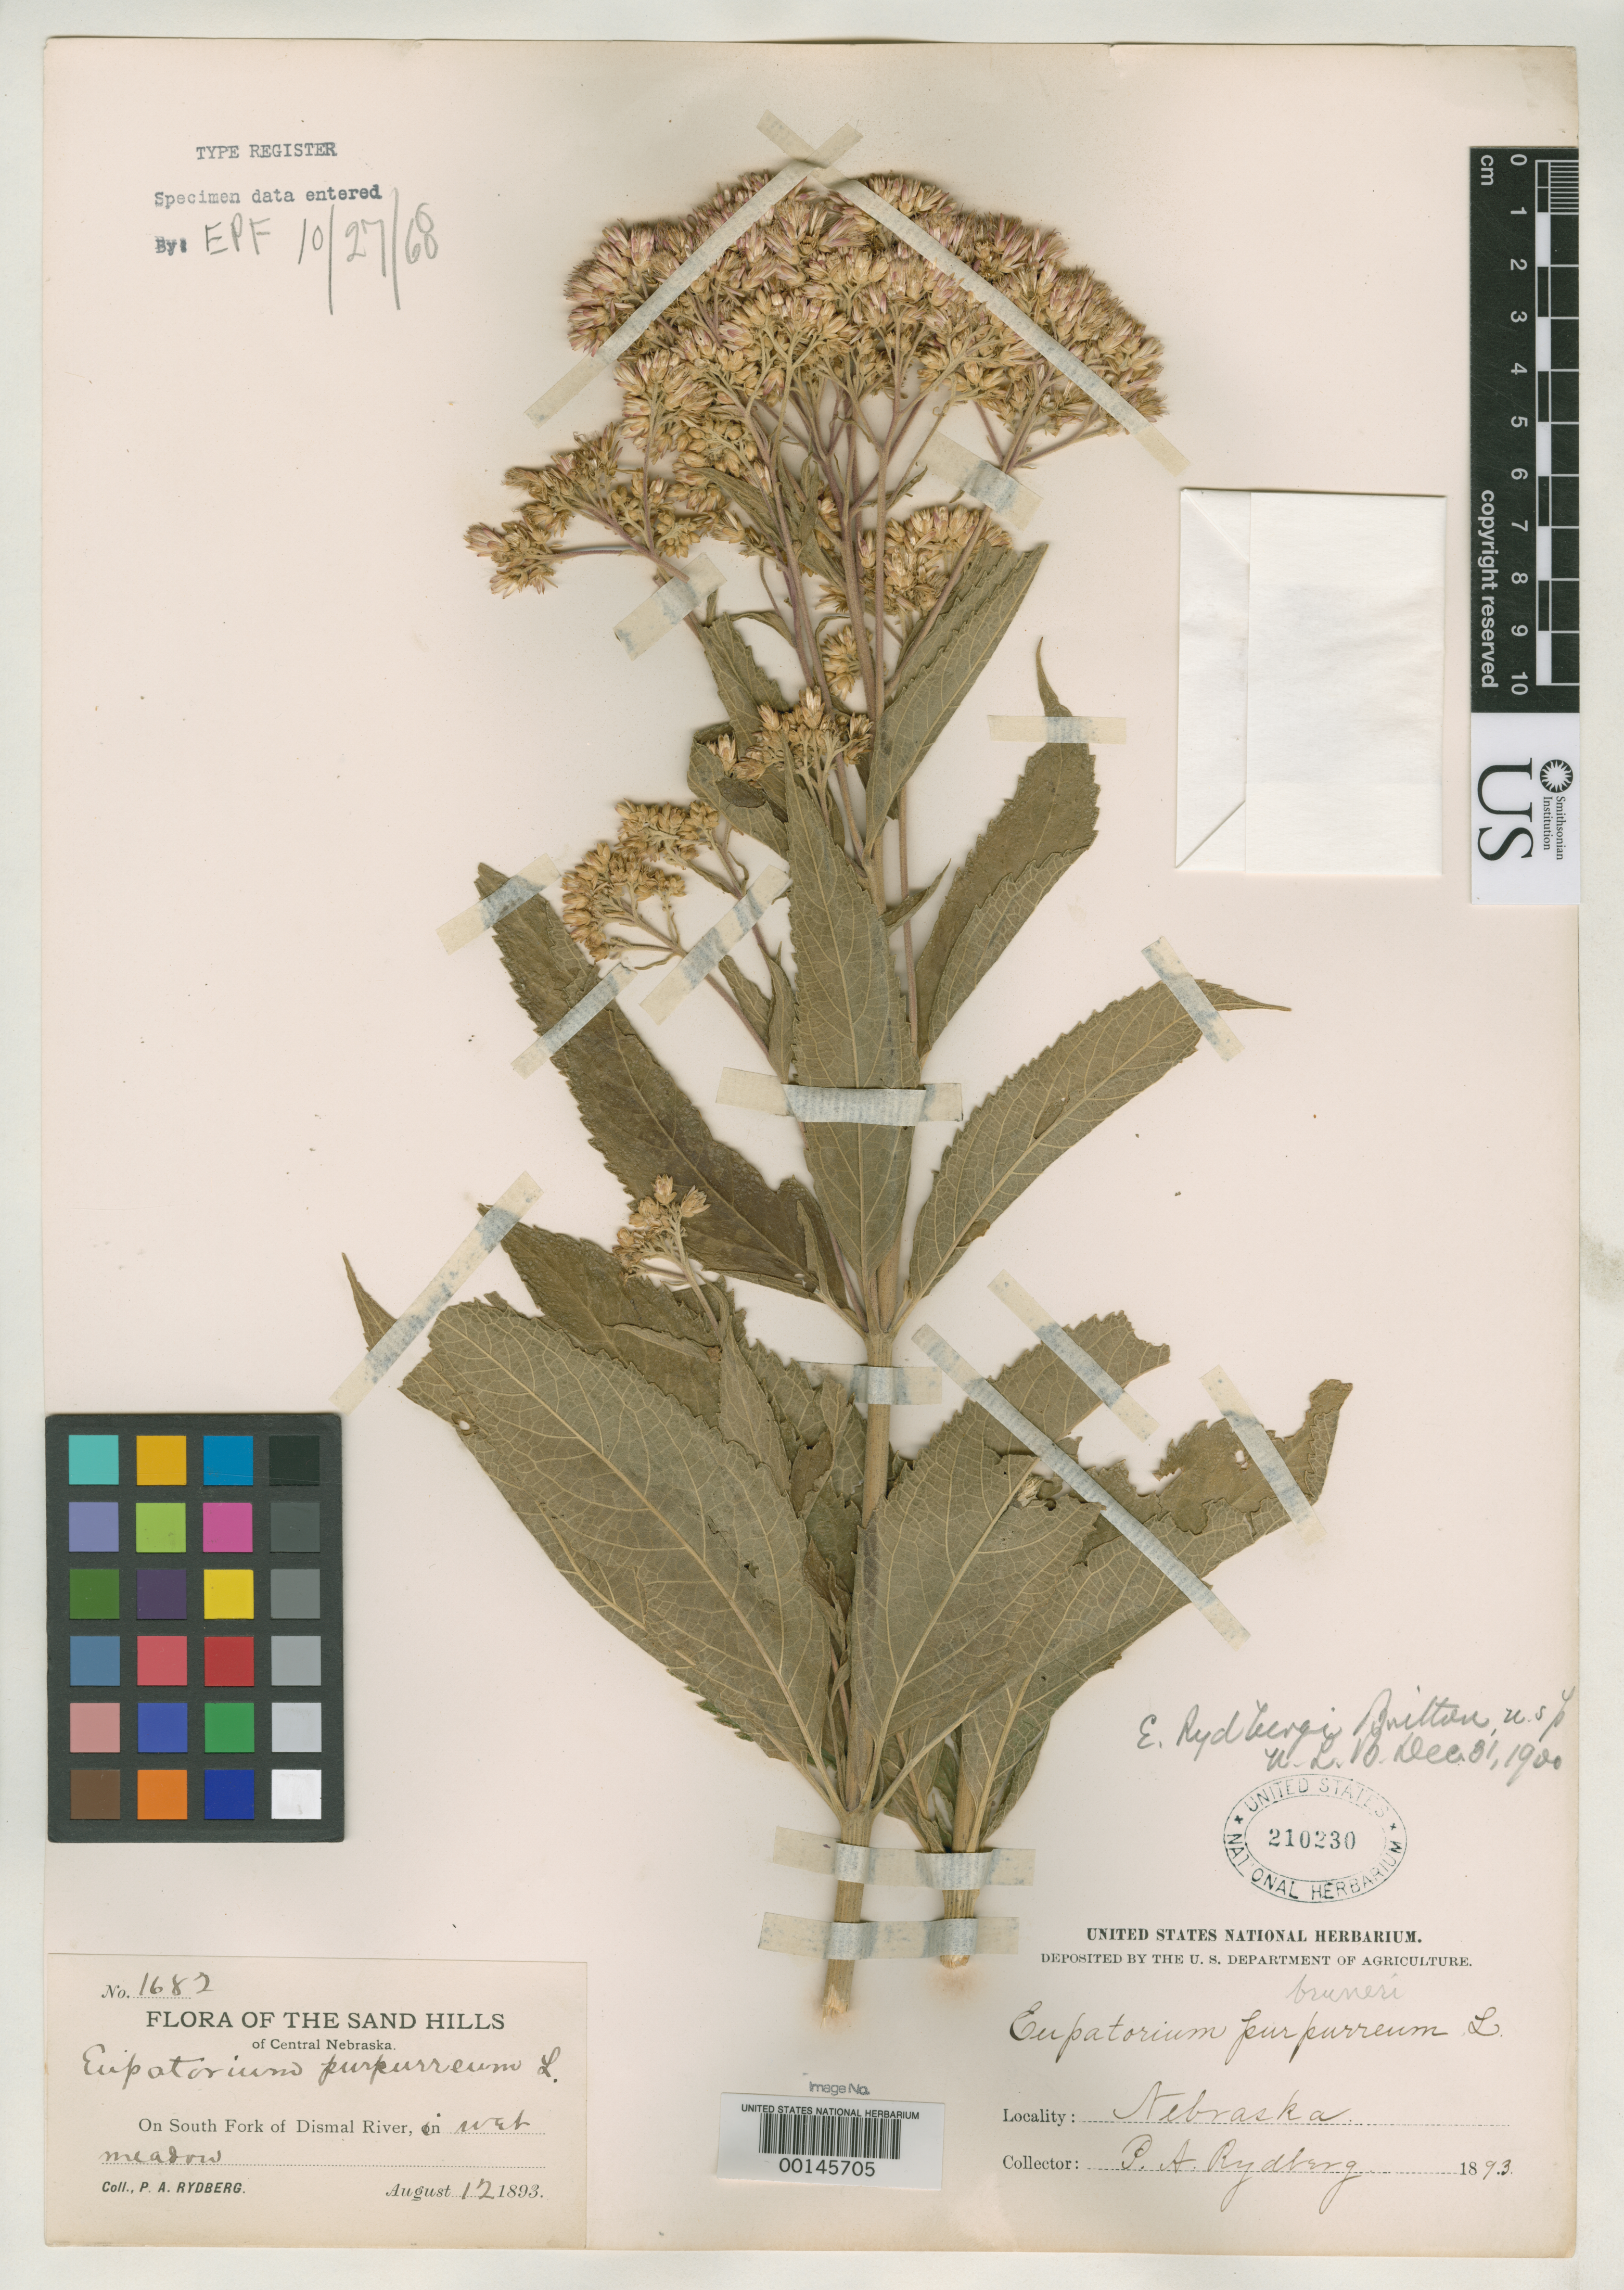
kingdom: Plantae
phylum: Tracheophyta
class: Magnoliopsida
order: Asterales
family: Asteraceae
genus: Eupatorium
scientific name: Eupatorium rydbergii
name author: Britton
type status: Isotype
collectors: P. A. Rydberg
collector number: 1682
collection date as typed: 12 Aug 1893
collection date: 1893-08-12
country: United States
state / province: Nebraska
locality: On south fork of Dismal River.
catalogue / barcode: US 210230